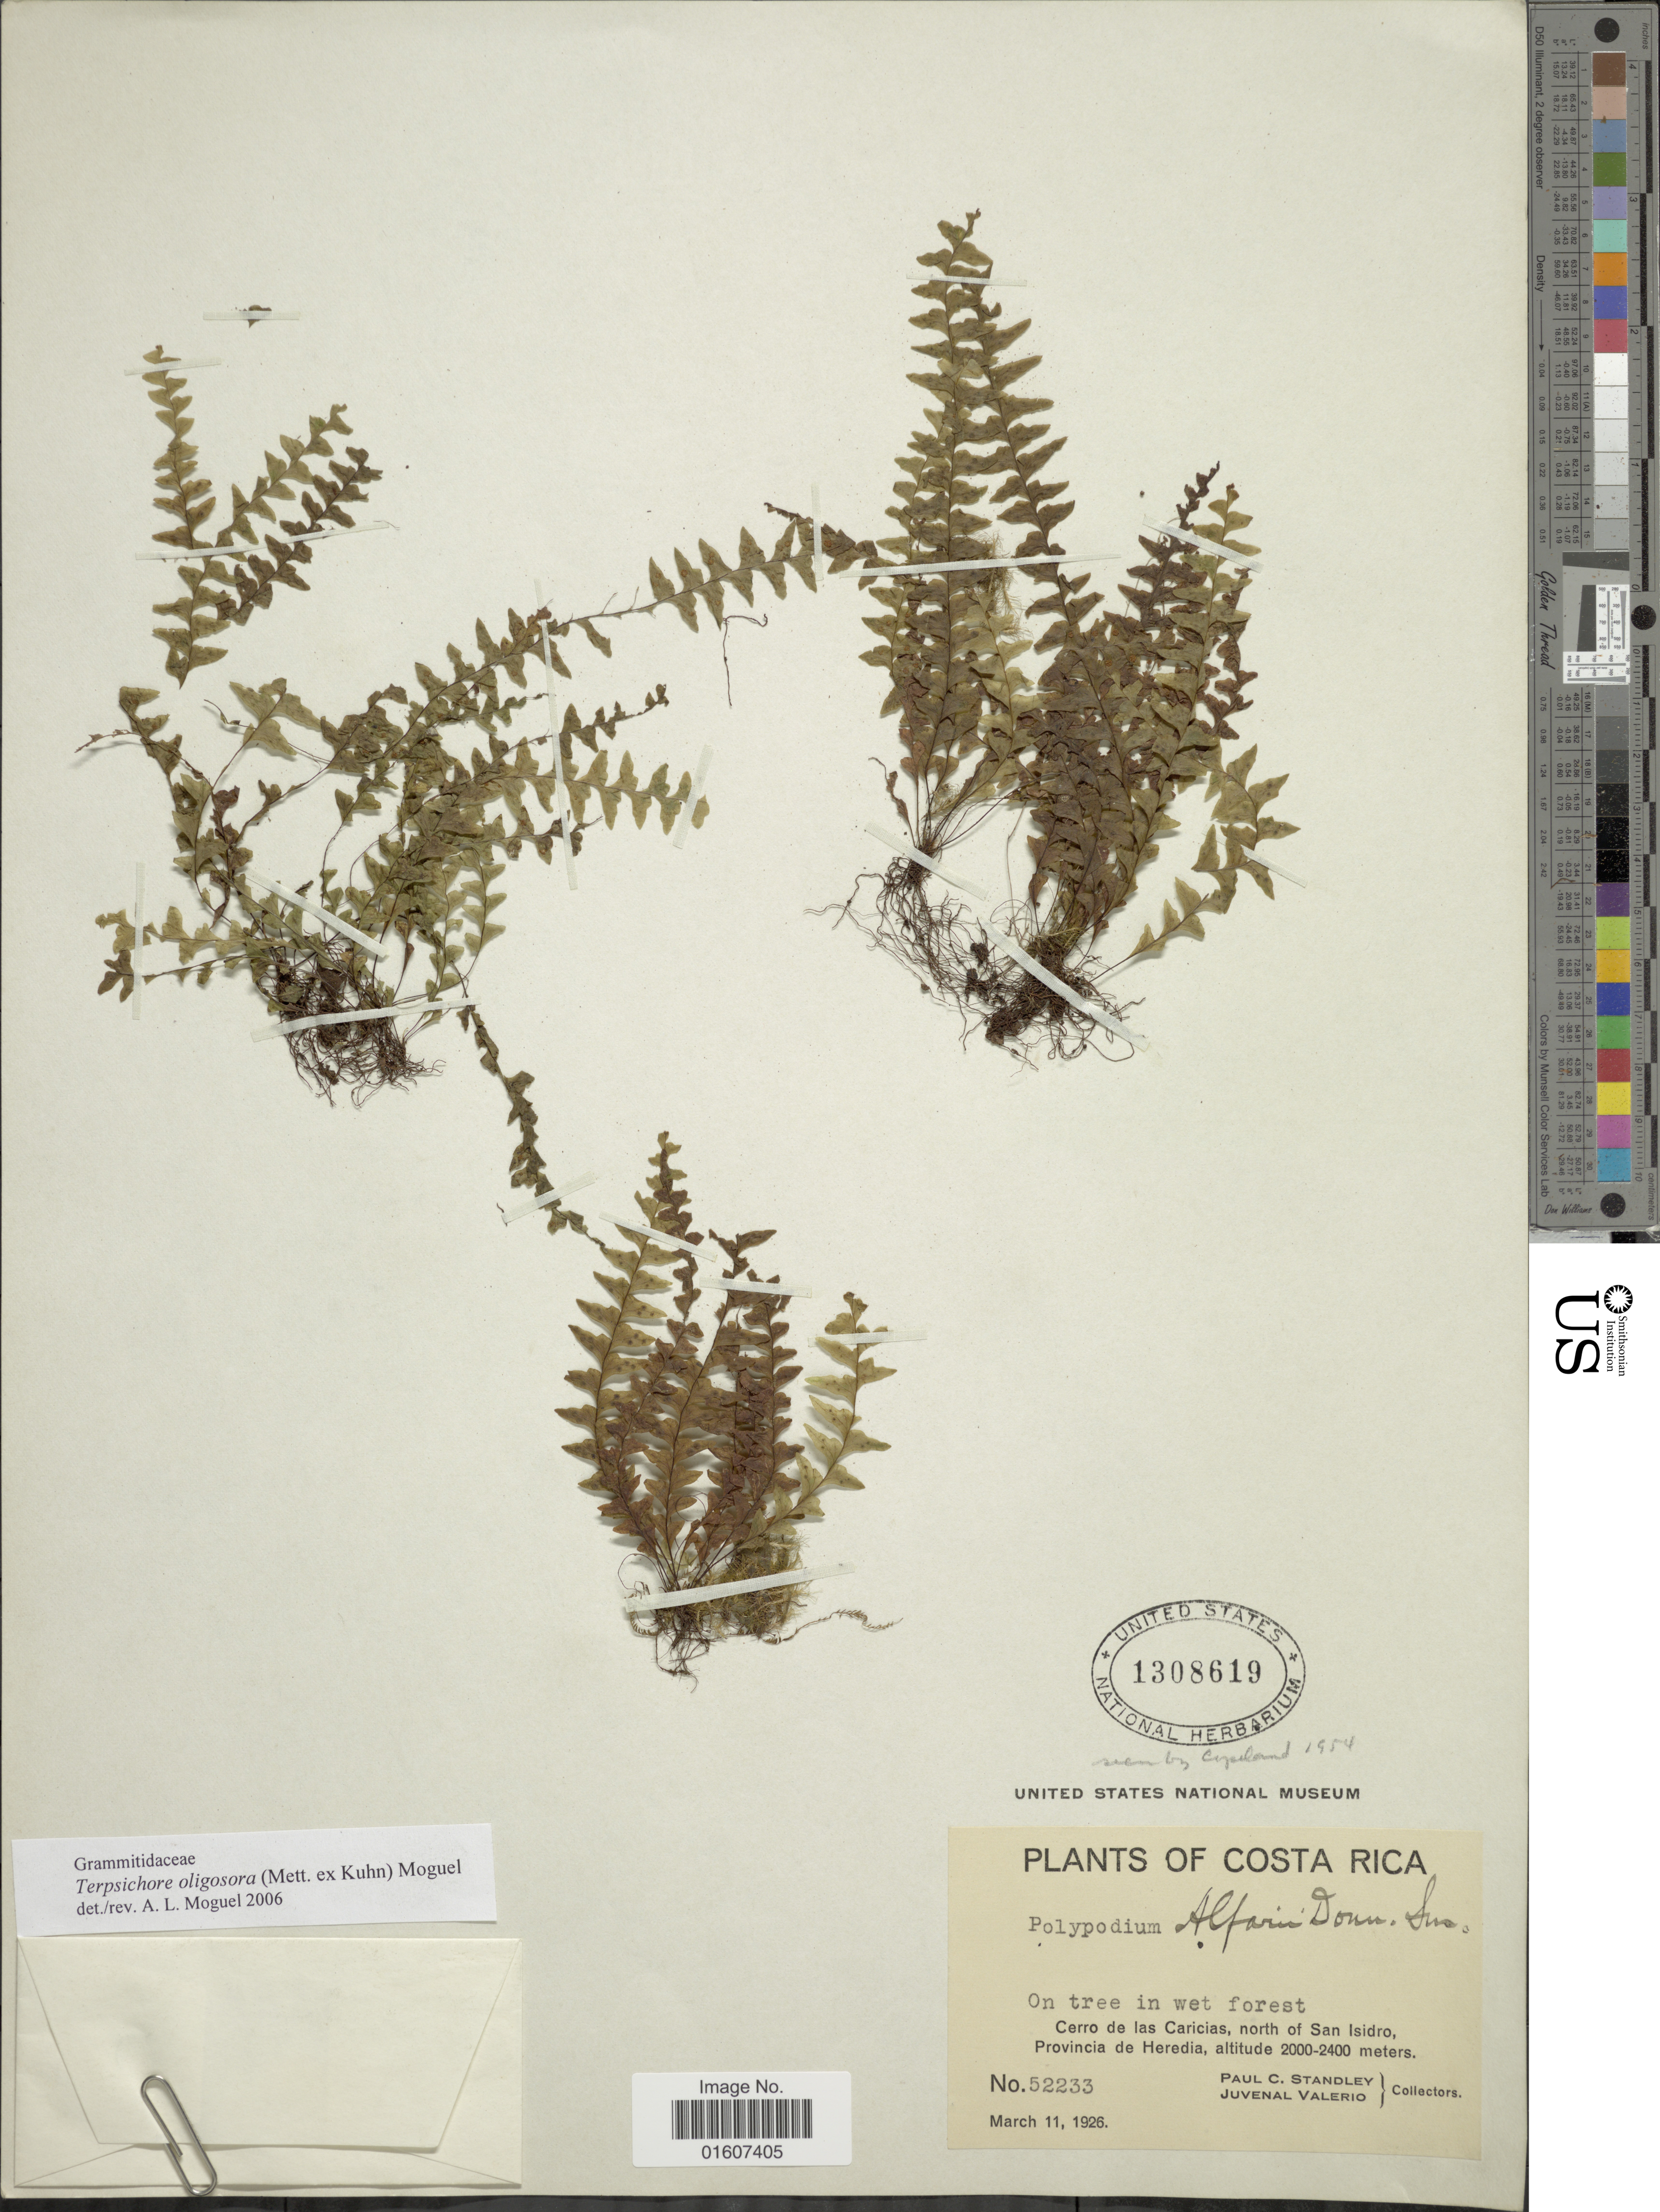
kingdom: Plantae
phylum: Tracheophyta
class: Polypodiopsida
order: Polypodiales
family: Polypodiaceae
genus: Terpsichore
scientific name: Terpsichore oligosora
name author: (Mett. ex Kuhn) Moguel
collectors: P. C. Standley & J. Valerio R.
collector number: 52233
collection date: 1926-03-11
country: Costa Rica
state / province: Heredia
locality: Cerro de las Caricias, north of San Isidro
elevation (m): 2000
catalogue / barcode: US 1308619